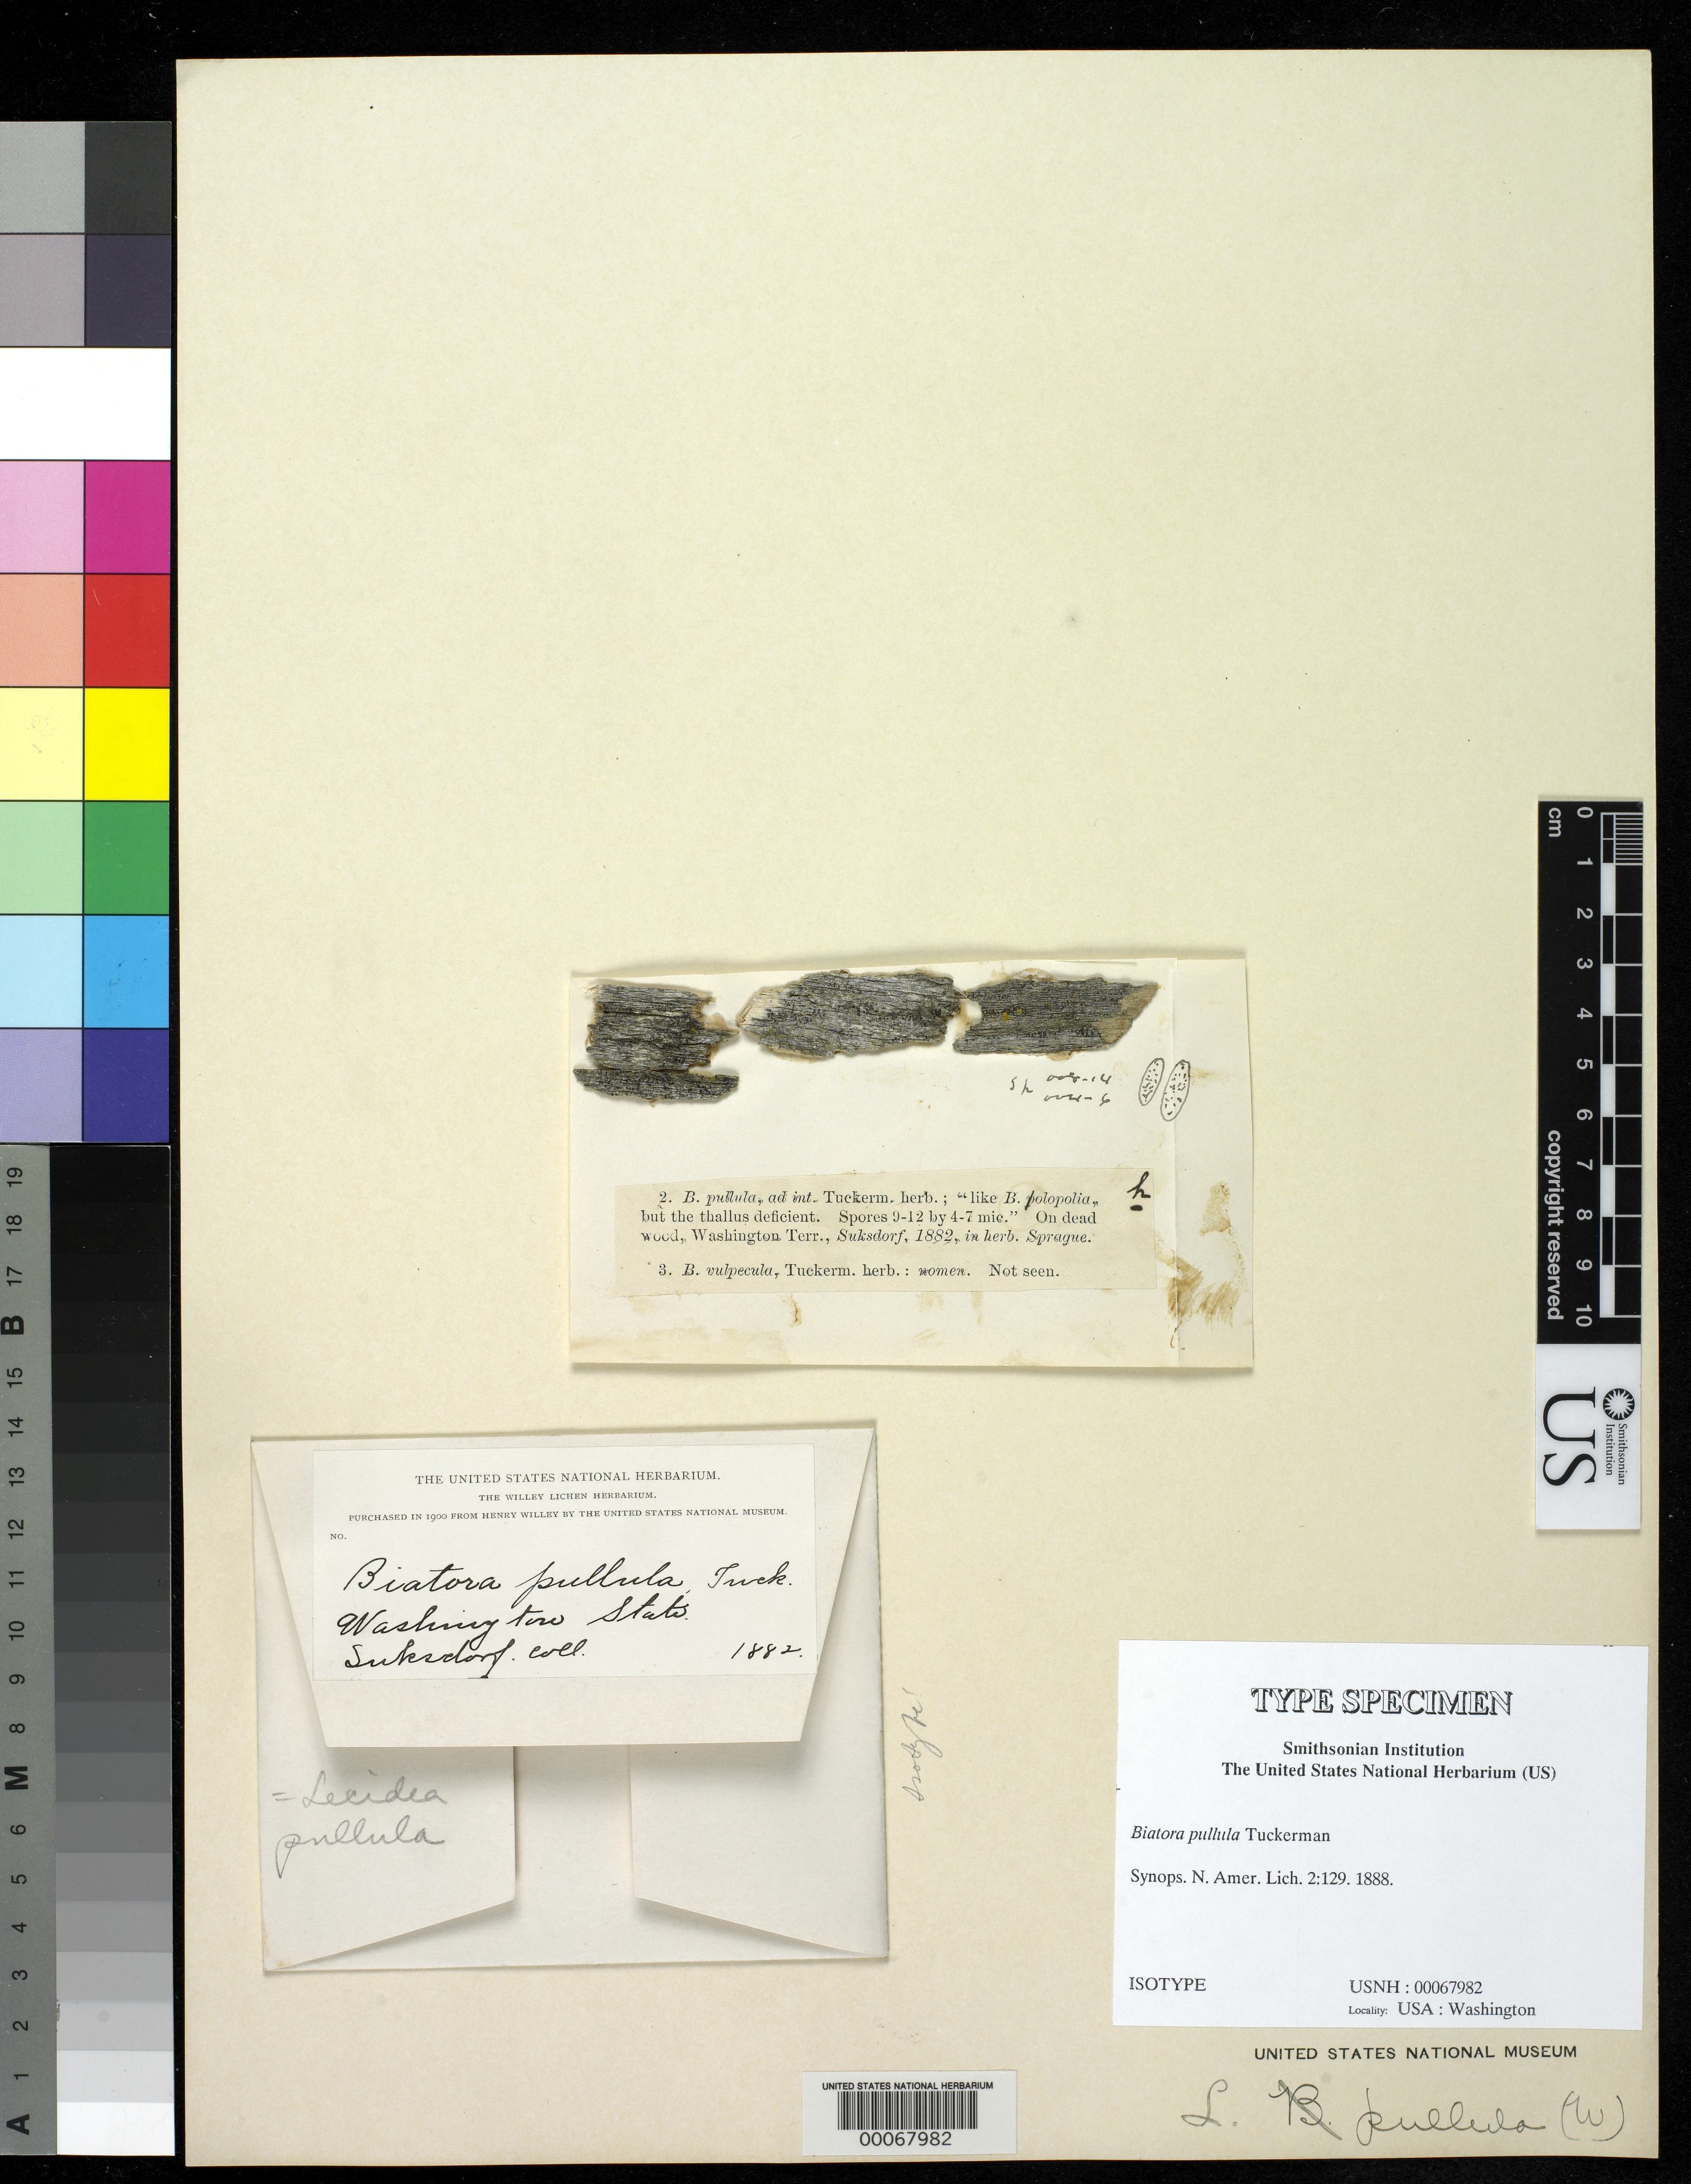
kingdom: Fungi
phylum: Ascomycota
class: Lecanoromycetes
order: Lecanorales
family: Ramalinaceae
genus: Biatora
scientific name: Biatora pullula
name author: Tuck.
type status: Isotype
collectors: W. N. Suksdorf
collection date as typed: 1882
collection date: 1882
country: United States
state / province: Washington